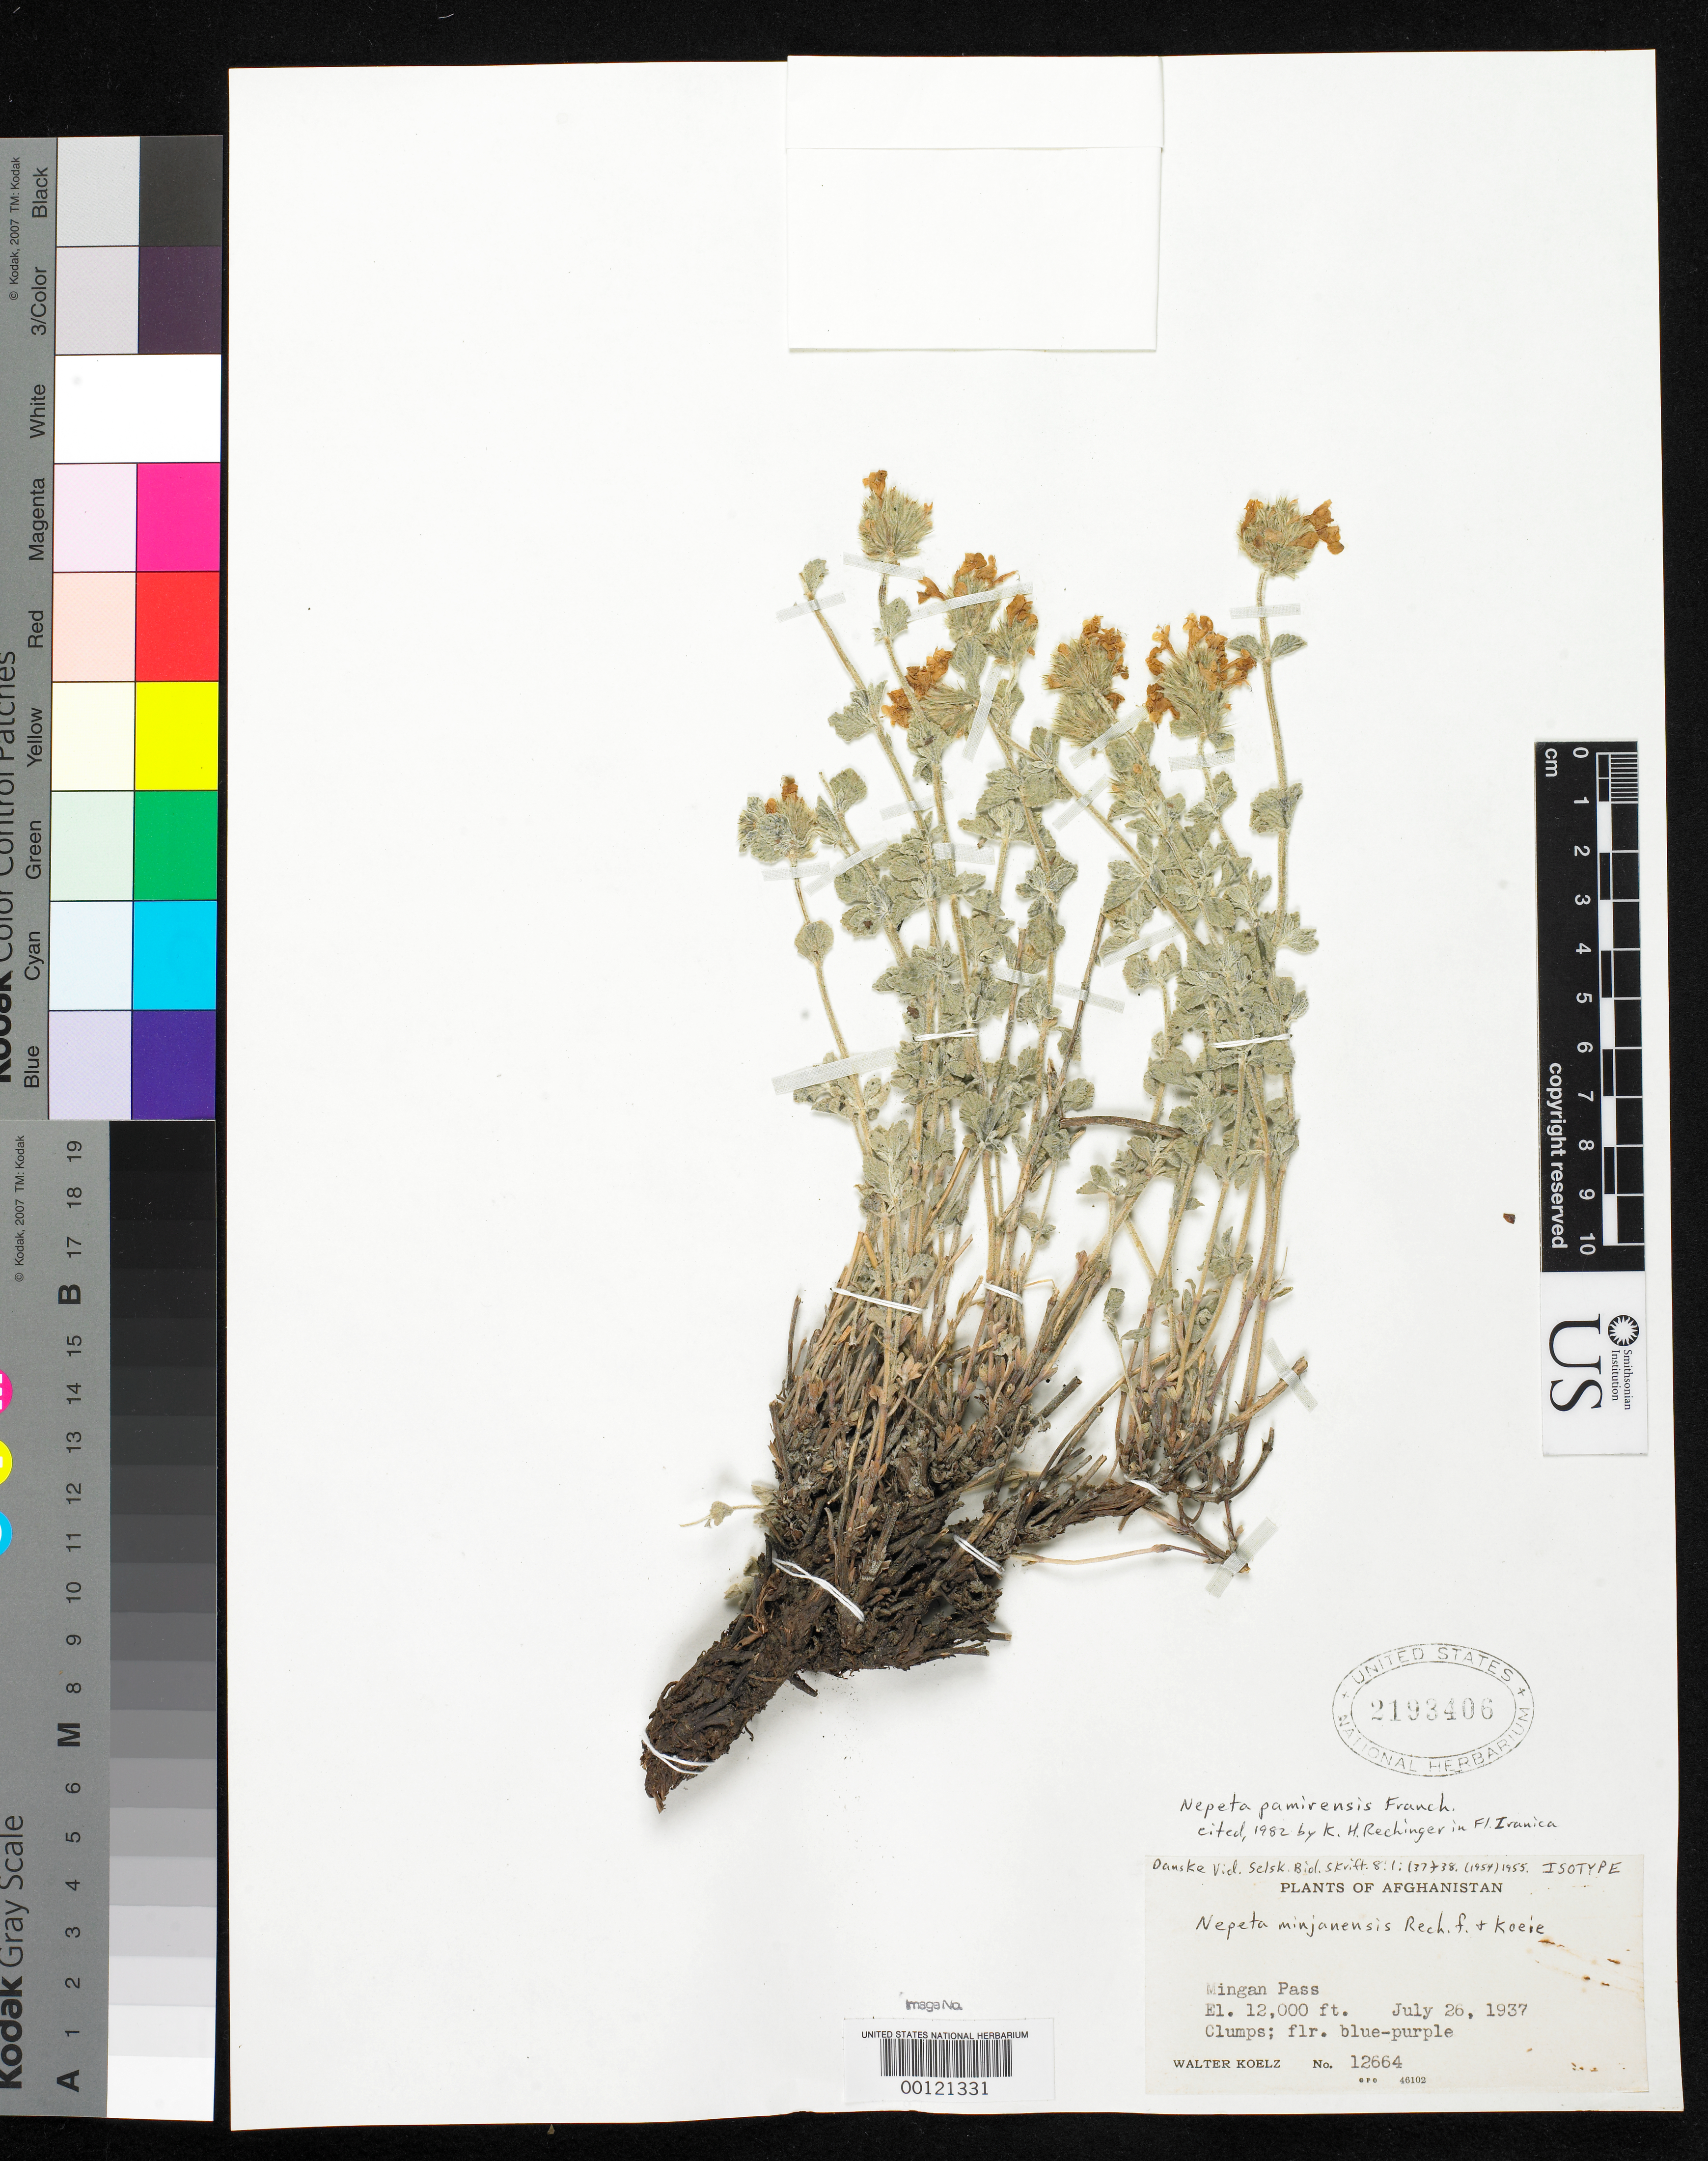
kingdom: Plantae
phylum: Tracheophyta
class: Magnoliopsida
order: Lamiales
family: Lamiaceae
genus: Nepeta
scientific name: Nepeta minjanensis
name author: Rech. f. & Koeie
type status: Isotype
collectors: W. N. Koelz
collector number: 12664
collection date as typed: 26 Jul 1937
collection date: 1937-07-26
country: Afghanistan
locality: Mingan Pass.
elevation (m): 3658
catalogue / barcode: US 2193406